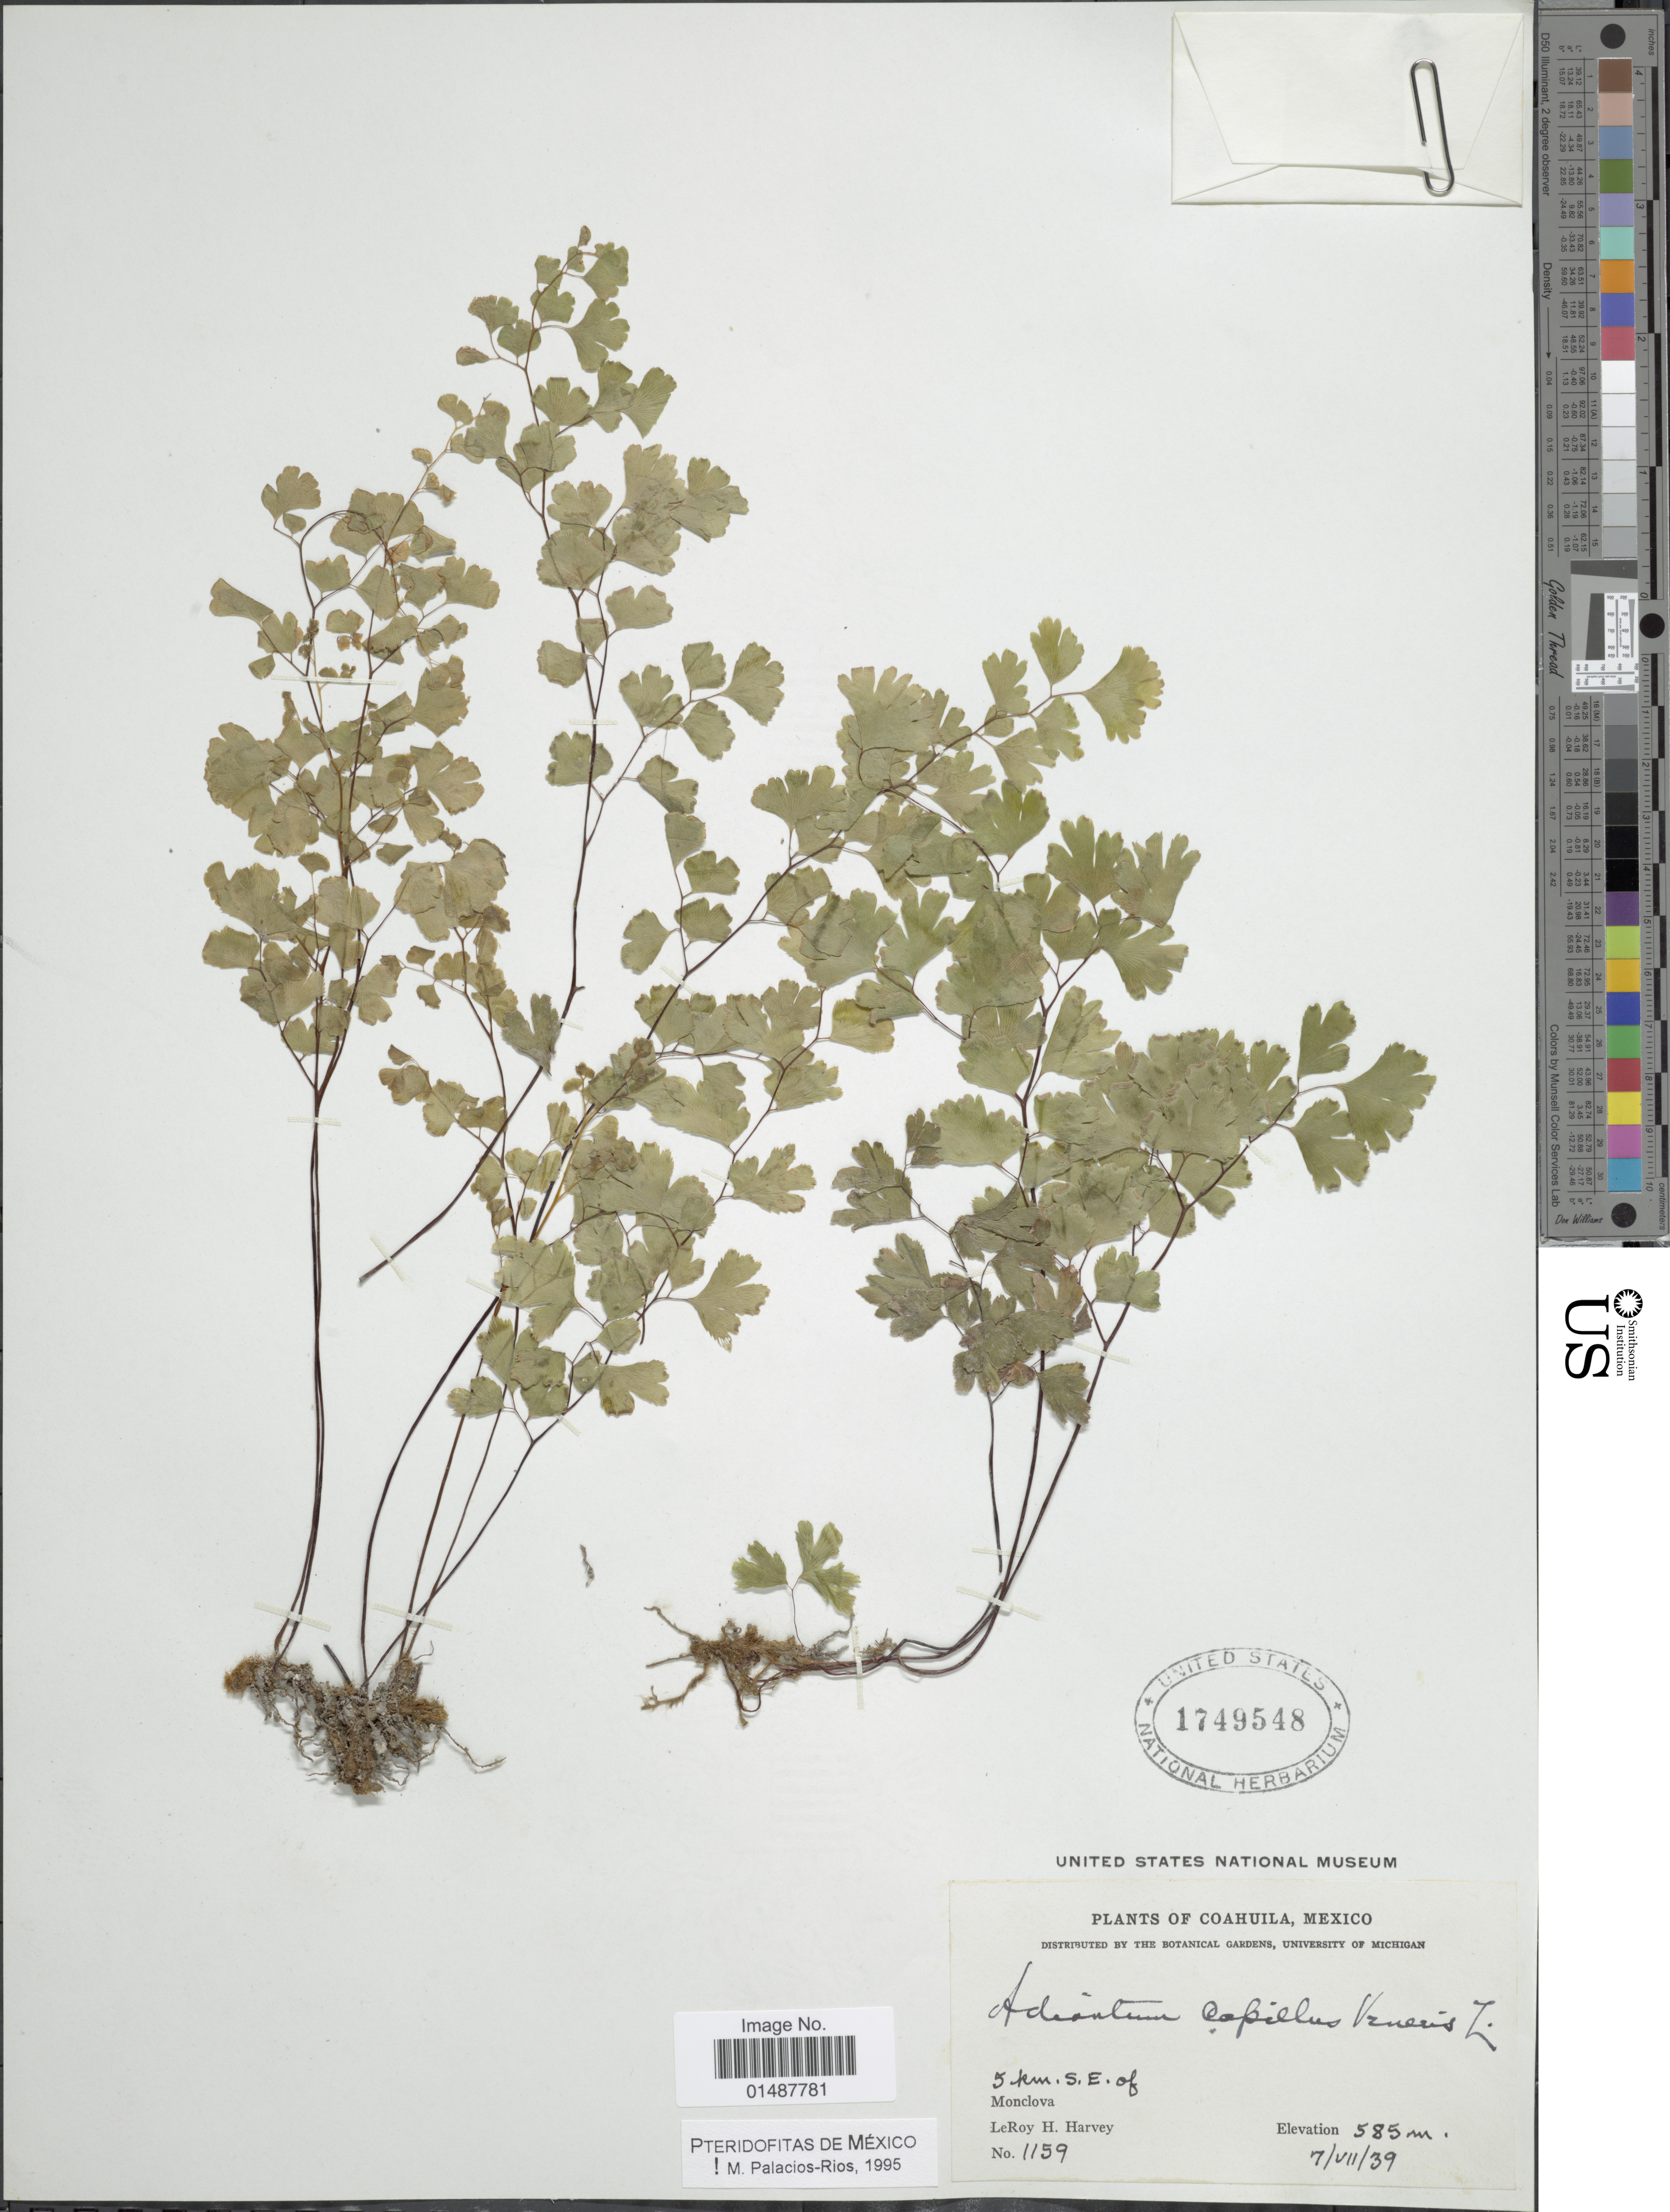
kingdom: Plantae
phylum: Tracheophyta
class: Polypodiopsida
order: Polypodiales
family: Pteridaceae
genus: Adiantum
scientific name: Adiantum capillus-veneris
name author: L.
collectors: L. H. Harvey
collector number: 1159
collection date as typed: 39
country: Mexico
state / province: Coahuila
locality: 5 km.. S. E of Monclova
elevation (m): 585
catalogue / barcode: US 1749548